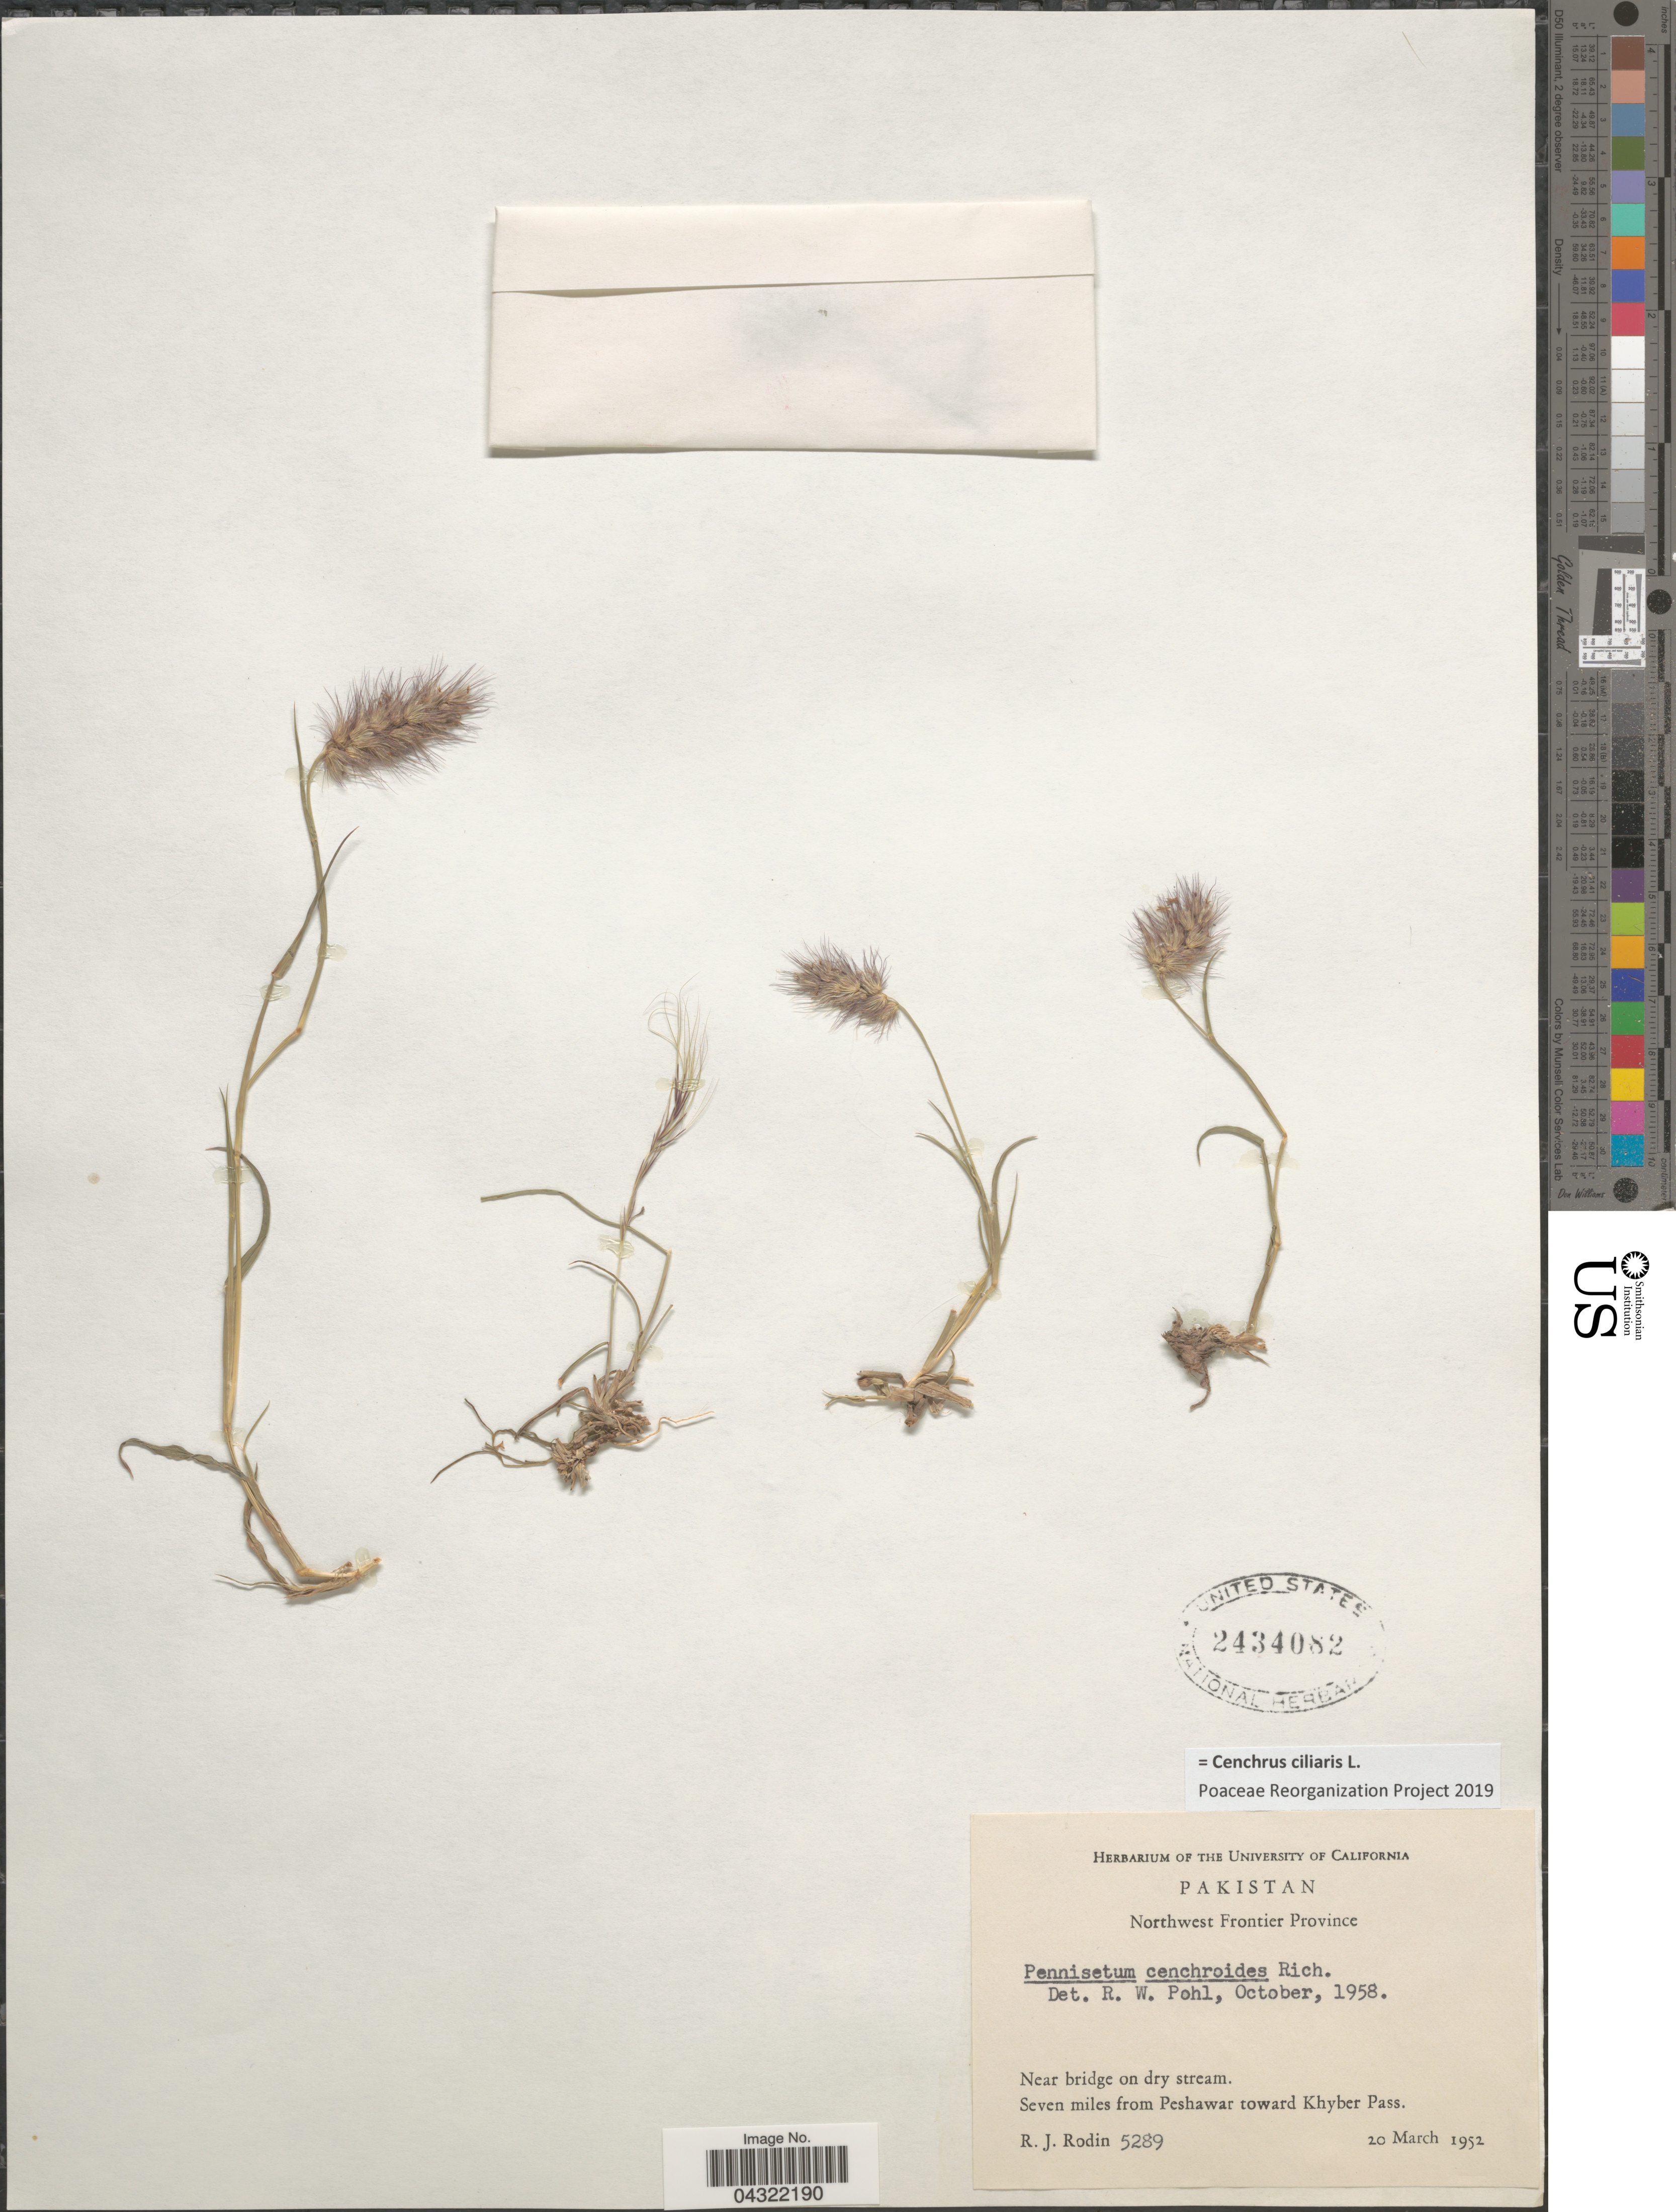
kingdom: Plantae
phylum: Tracheophyta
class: Liliopsida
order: Poales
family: Poaceae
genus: Cenchrus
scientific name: Cenchrus ciliaris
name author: L.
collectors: R. J. Rodin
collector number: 5289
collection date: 1952-03-20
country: Pakistan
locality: Northwest Frontier Province. Near bridge on dry stream. Seven miles from Peshawar toward Khyber Pass.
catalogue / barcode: US 2434082